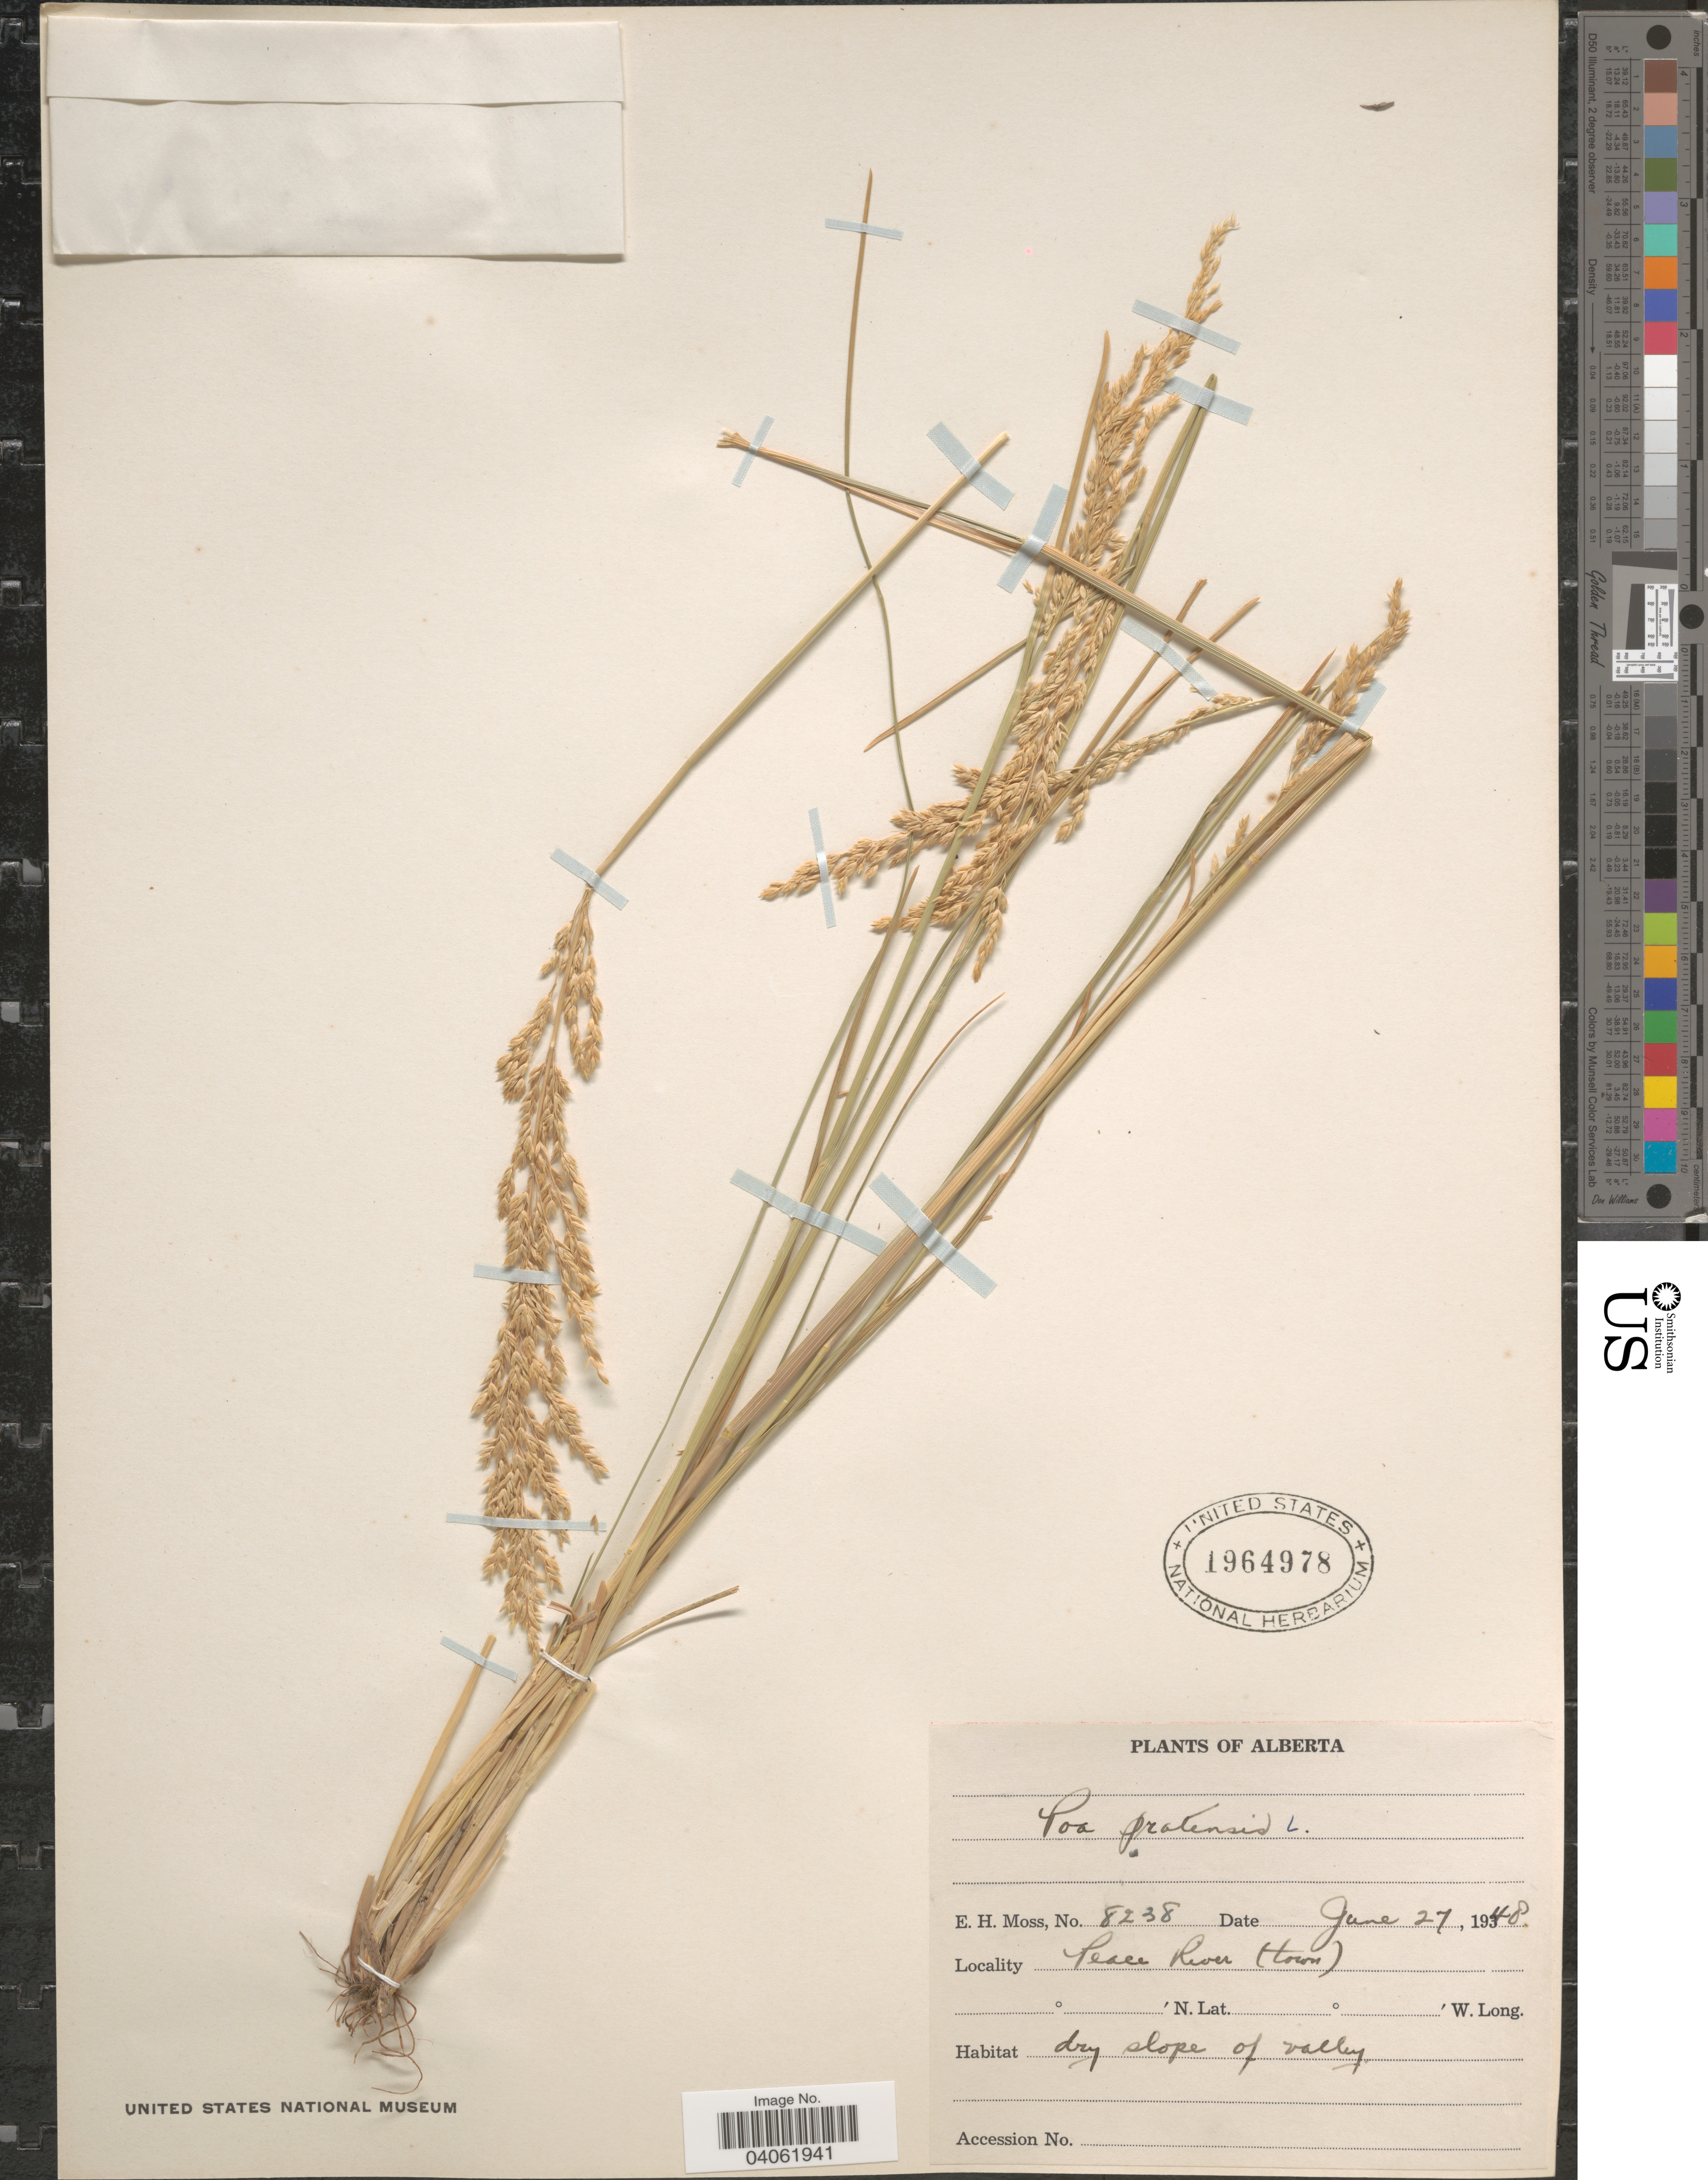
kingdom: Plantae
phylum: Tracheophyta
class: Liliopsida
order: Poales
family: Poaceae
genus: Poa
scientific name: Poa pratensis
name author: L.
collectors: E. Moss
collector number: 8238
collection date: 1948-06-27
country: Canada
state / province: Alberta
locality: Peace River (town).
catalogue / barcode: US 1964978